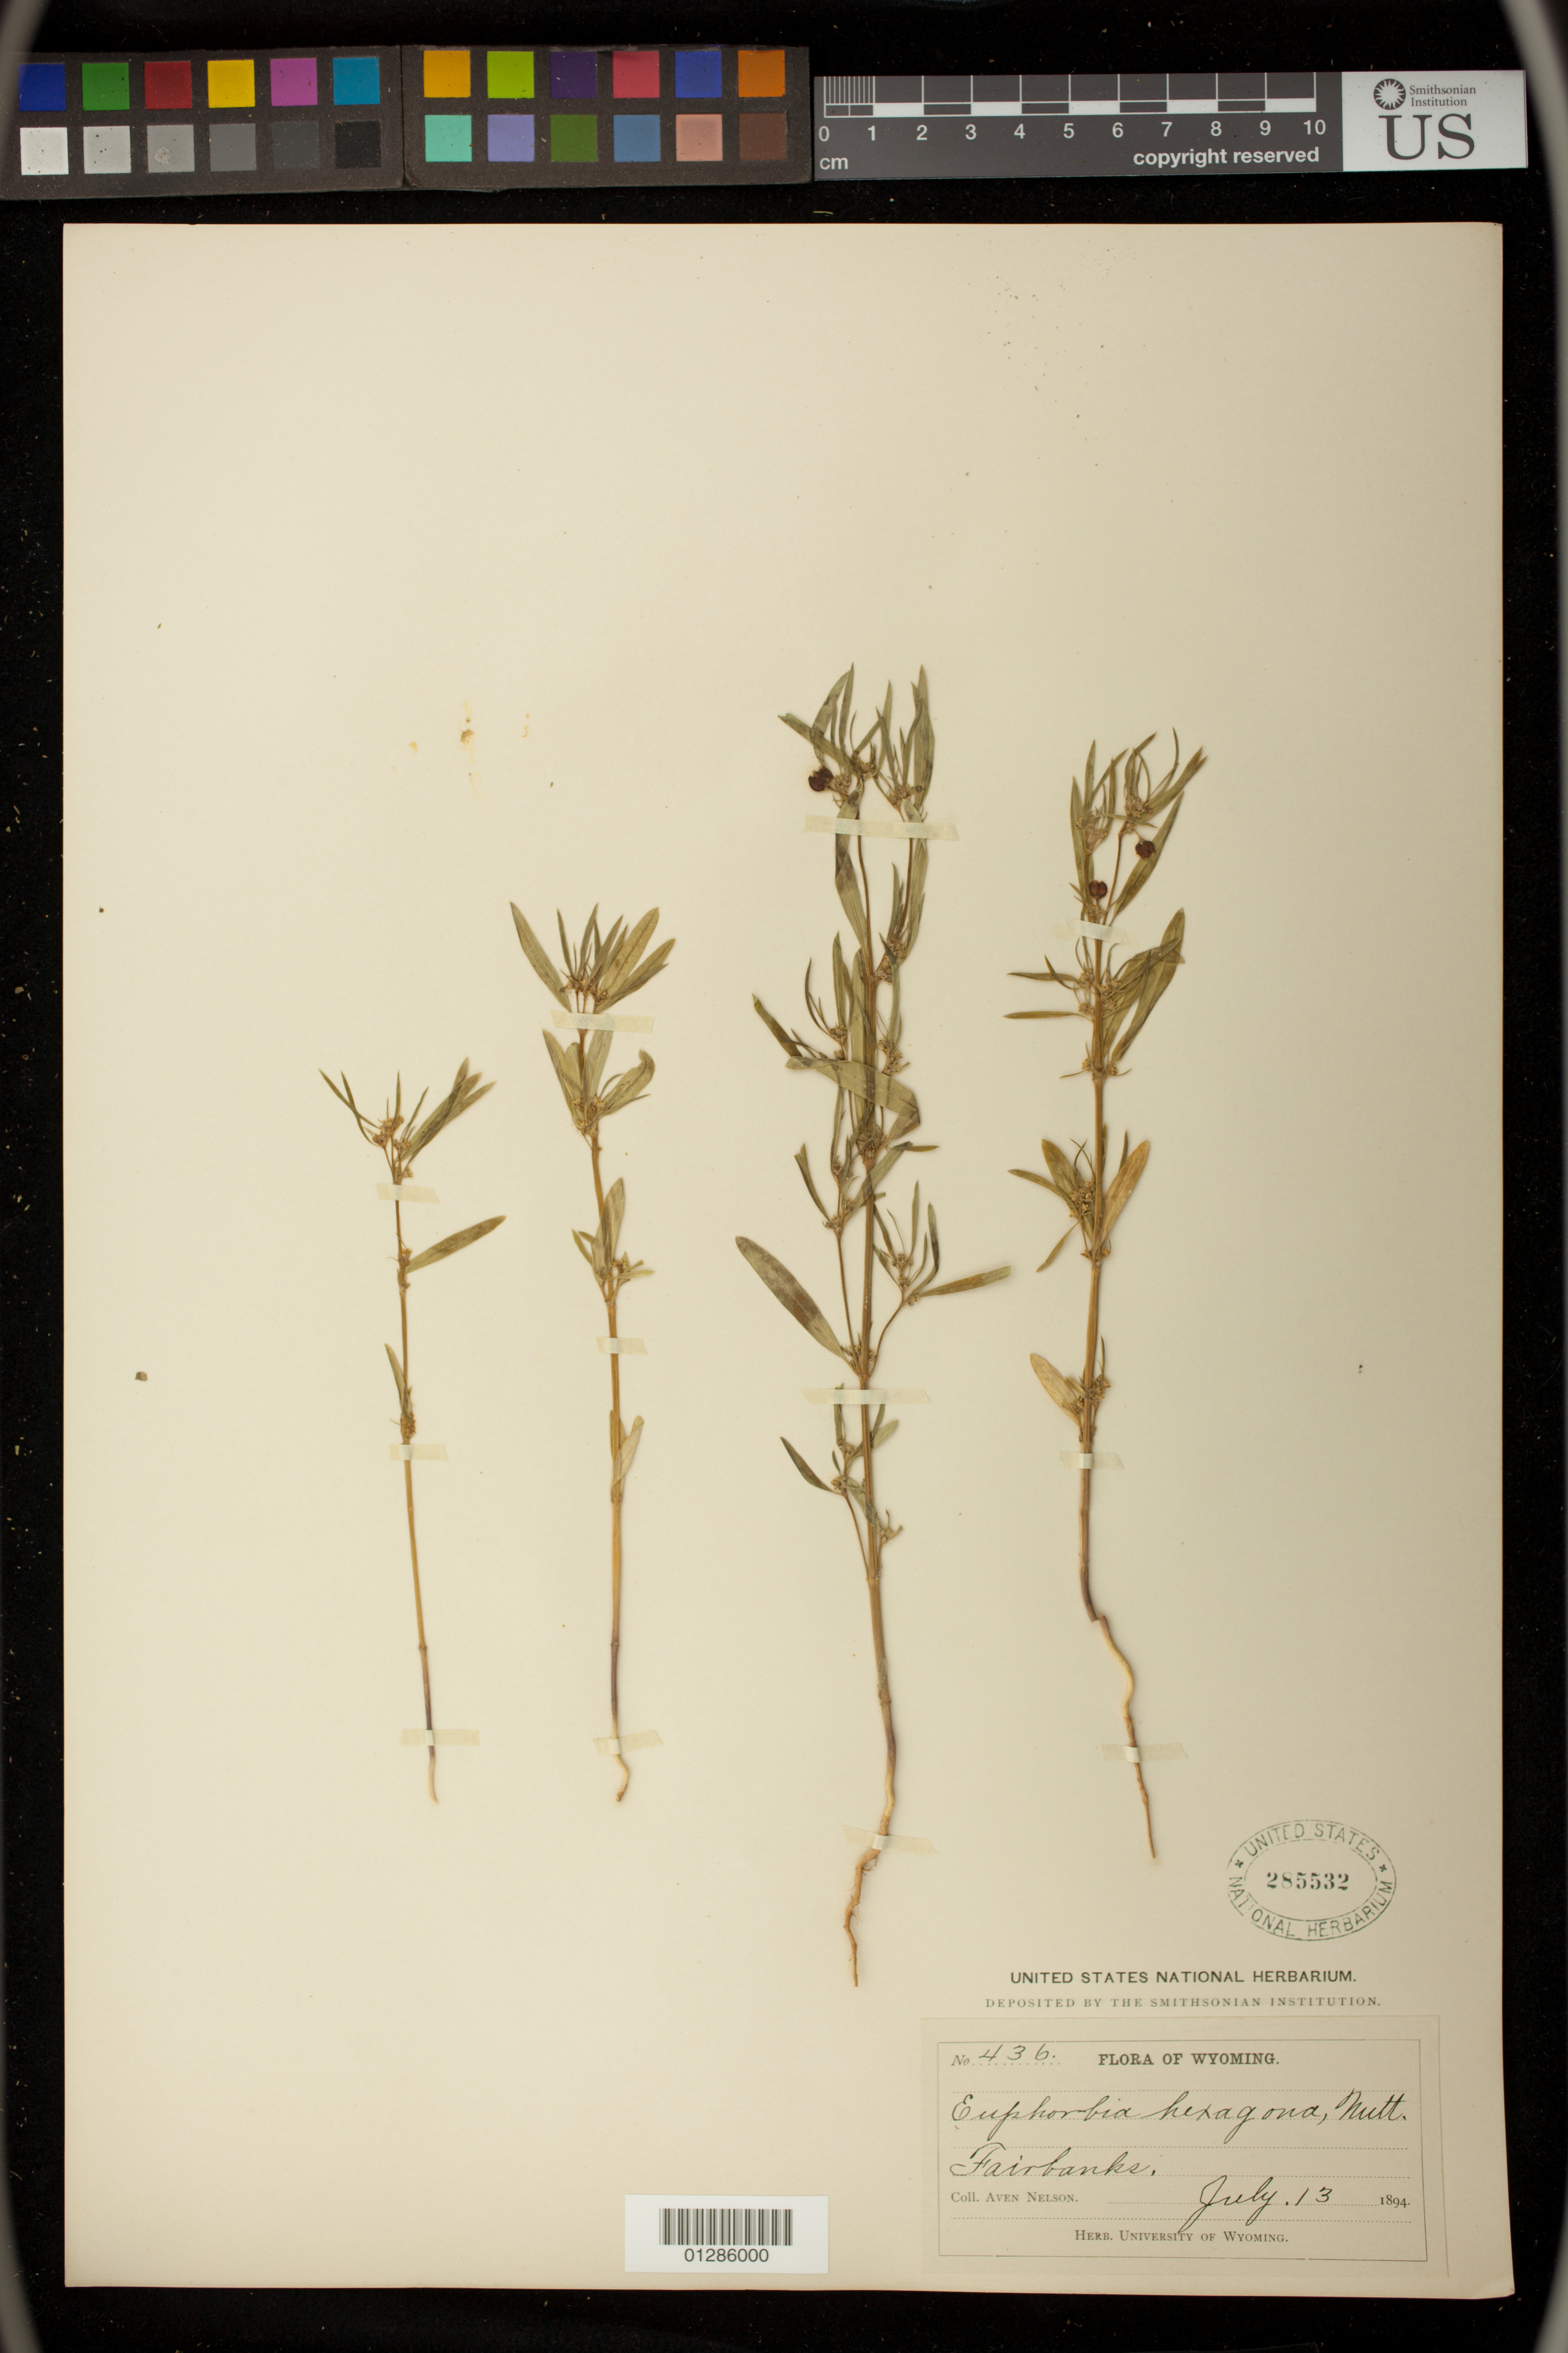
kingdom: Plantae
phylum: Tracheophyta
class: Magnoliopsida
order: Malpighiales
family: Euphorbiaceae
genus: Euphorbia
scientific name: Euphorbia hexagona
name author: Nutt. ex Spreng.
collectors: A. Nelson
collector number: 436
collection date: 1894-07-13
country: United States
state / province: Wyoming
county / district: Sheridan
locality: Fairbanks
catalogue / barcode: US 285532